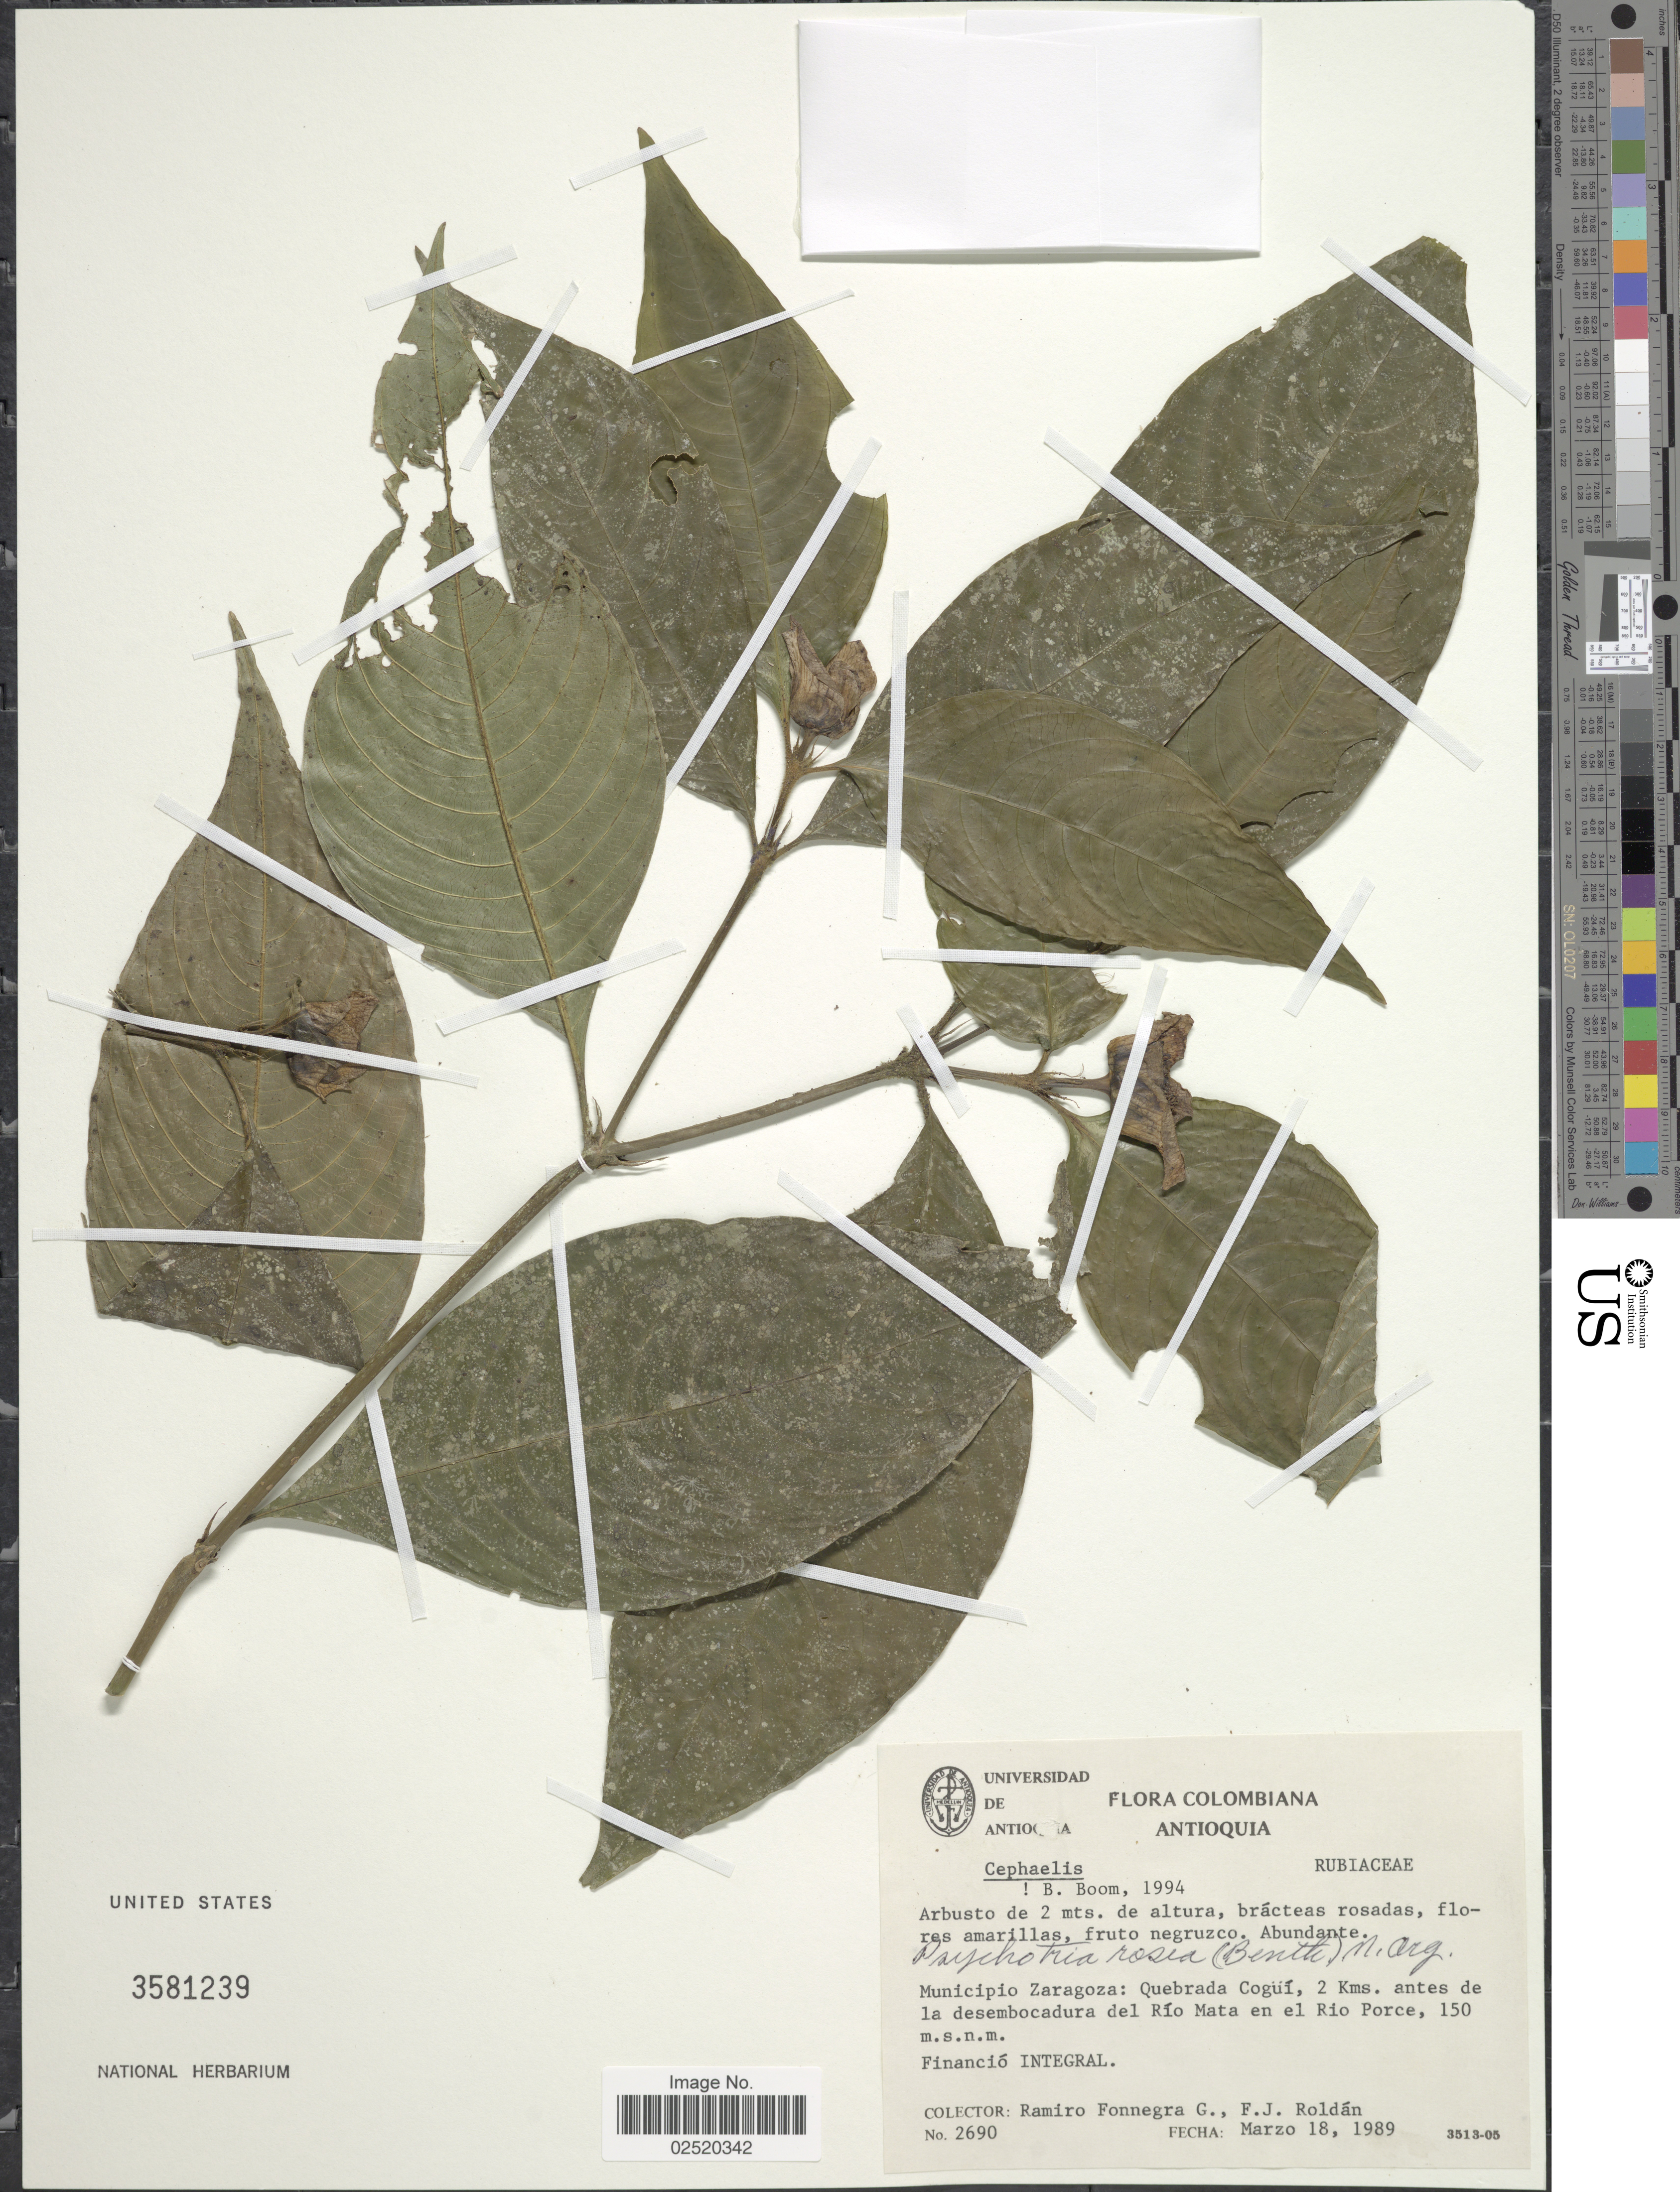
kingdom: Plantae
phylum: Tracheophyta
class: Magnoliopsida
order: Gentianales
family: Rubiaceae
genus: Psychotria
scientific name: Psychotria rosea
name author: (Benth.) Müll. Arg.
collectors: R. Fonnegra G. & F. J. Roldán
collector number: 2690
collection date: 1989-03-18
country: Colombia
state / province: Antioquia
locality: Antioquia, Municipi Zaragoza: Quebrada Cogui, 2 Kms. antes de la desembocadura del Rio Mata en el Rio Porce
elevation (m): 150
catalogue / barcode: US 3581239